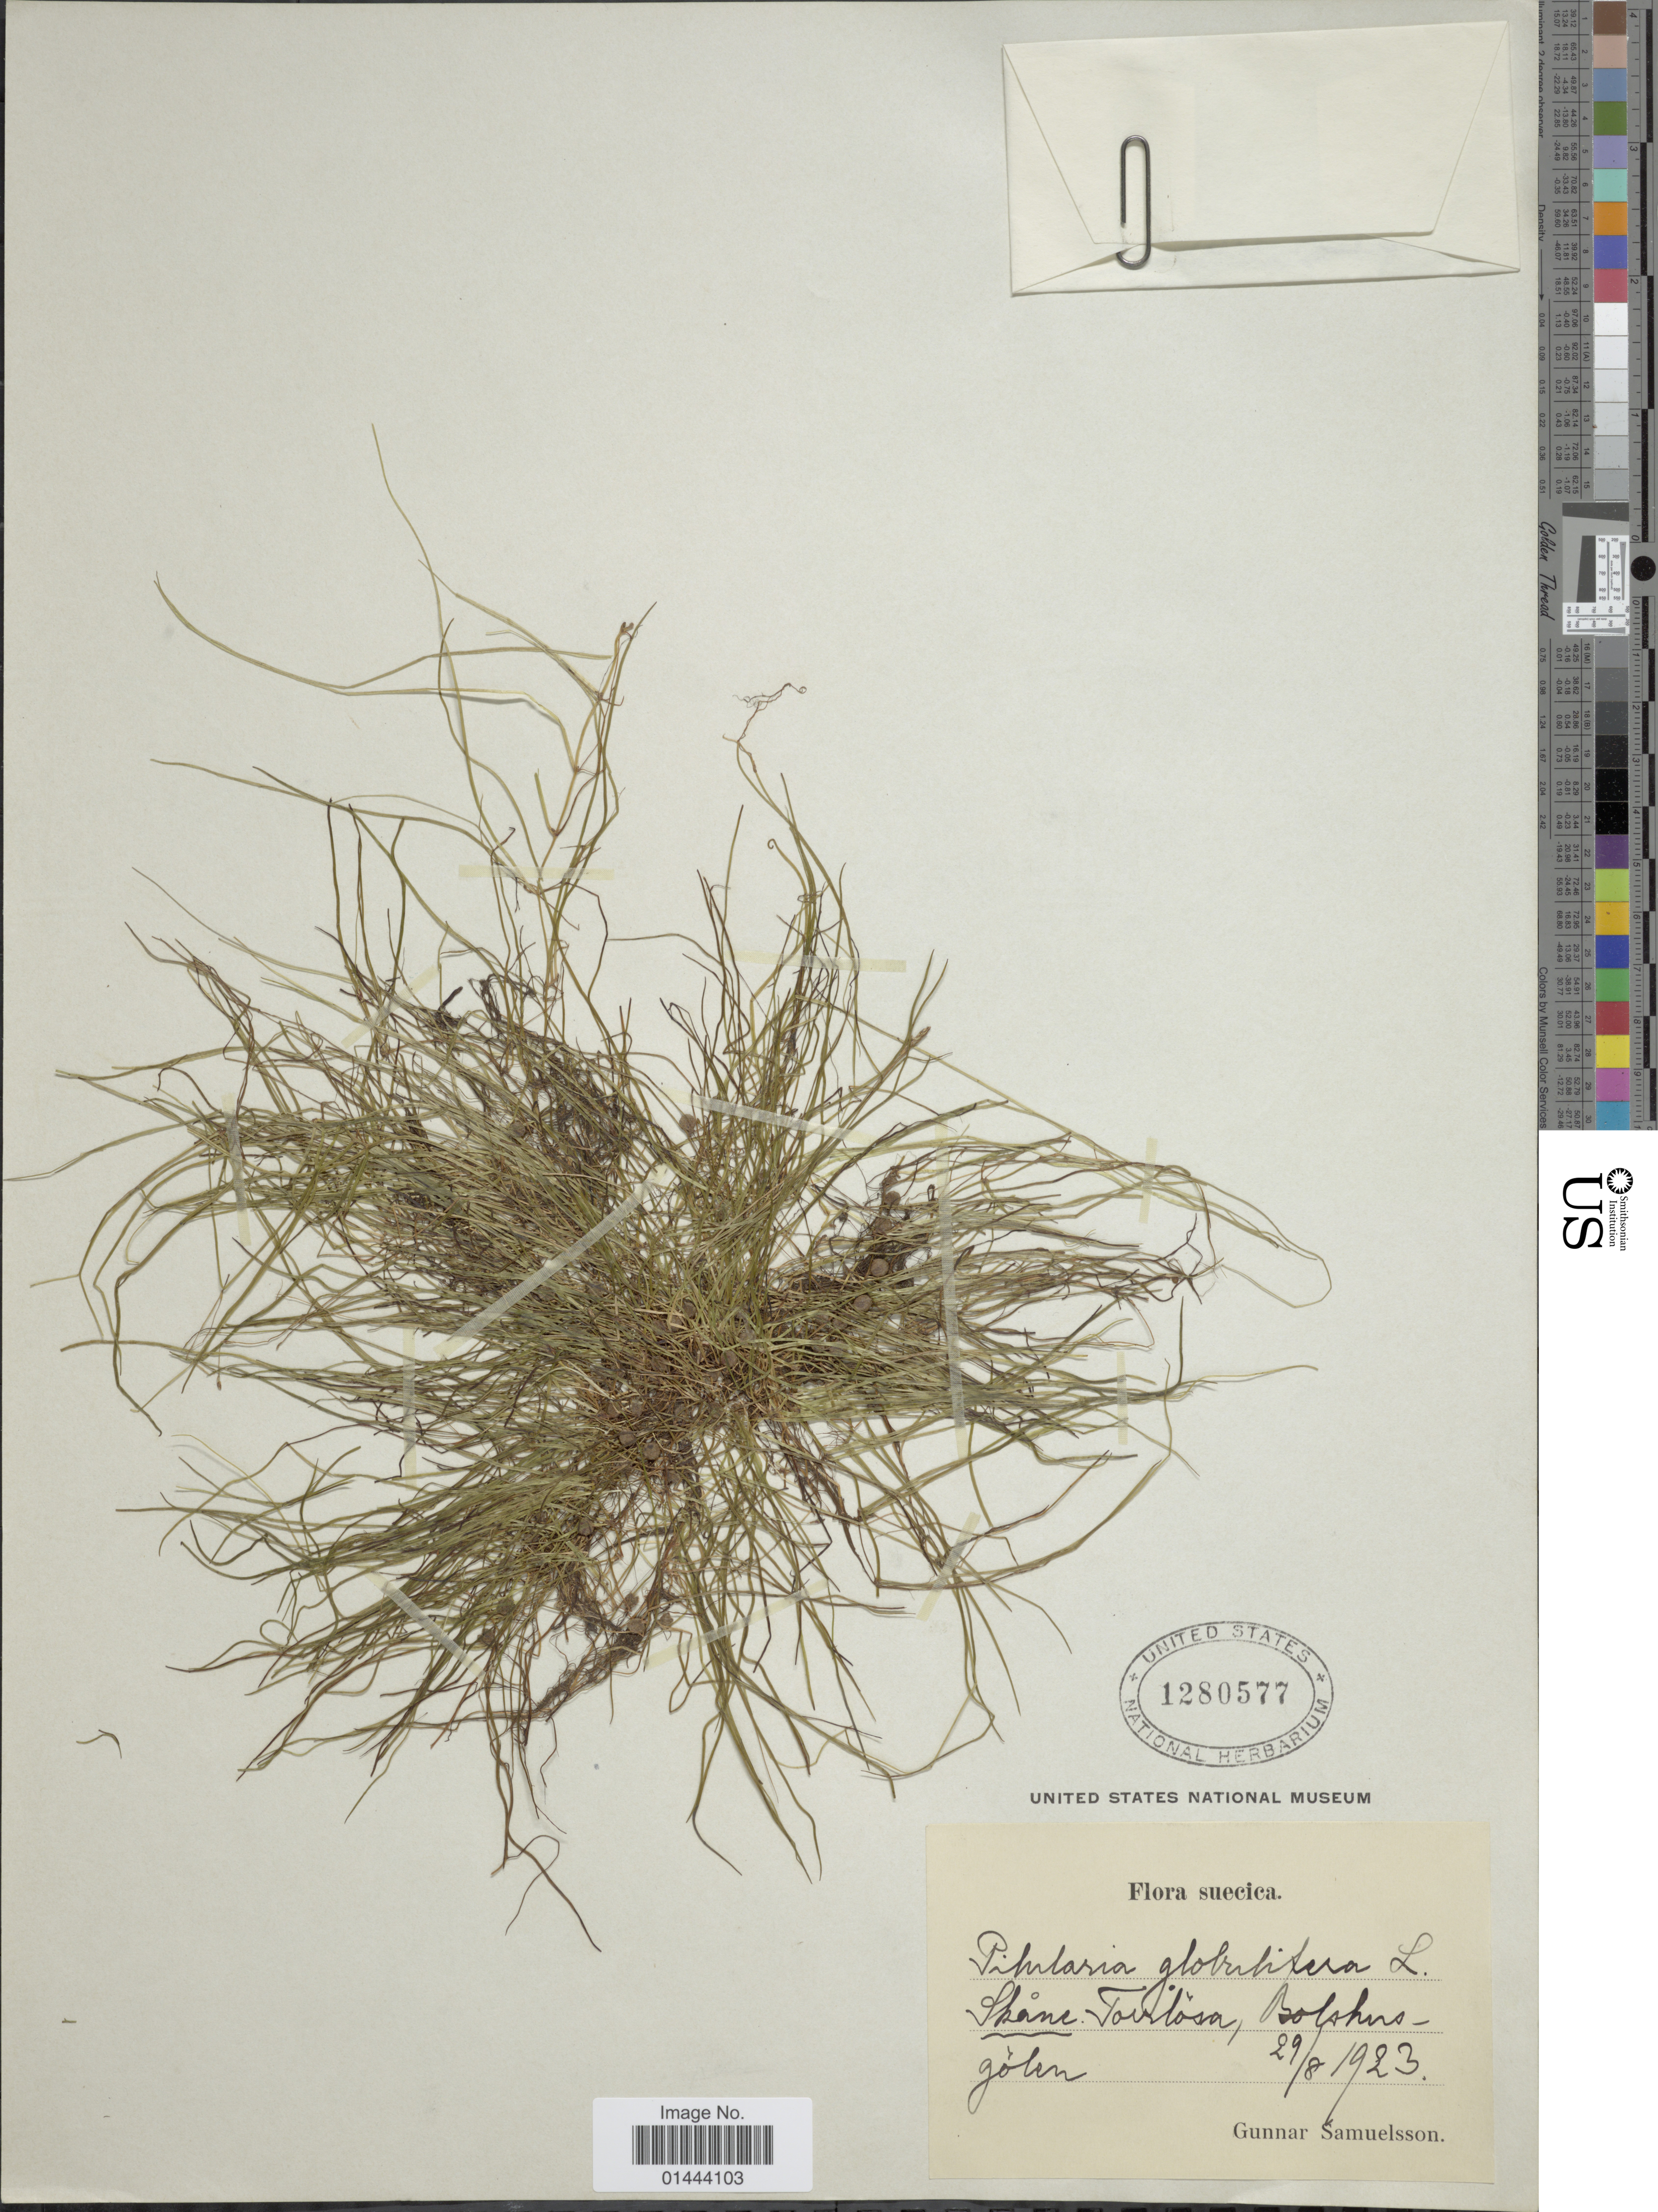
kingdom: Plantae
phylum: Tracheophyta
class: Polypodiopsida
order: Salviniales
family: Marsileaceae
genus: Pilularia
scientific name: Pilularia globulifera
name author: L.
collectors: G. Samuelsson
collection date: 1923-08-29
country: Sweden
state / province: Skåne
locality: Torilosa, Bolshus-golen [interpreted]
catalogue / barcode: US 1280577